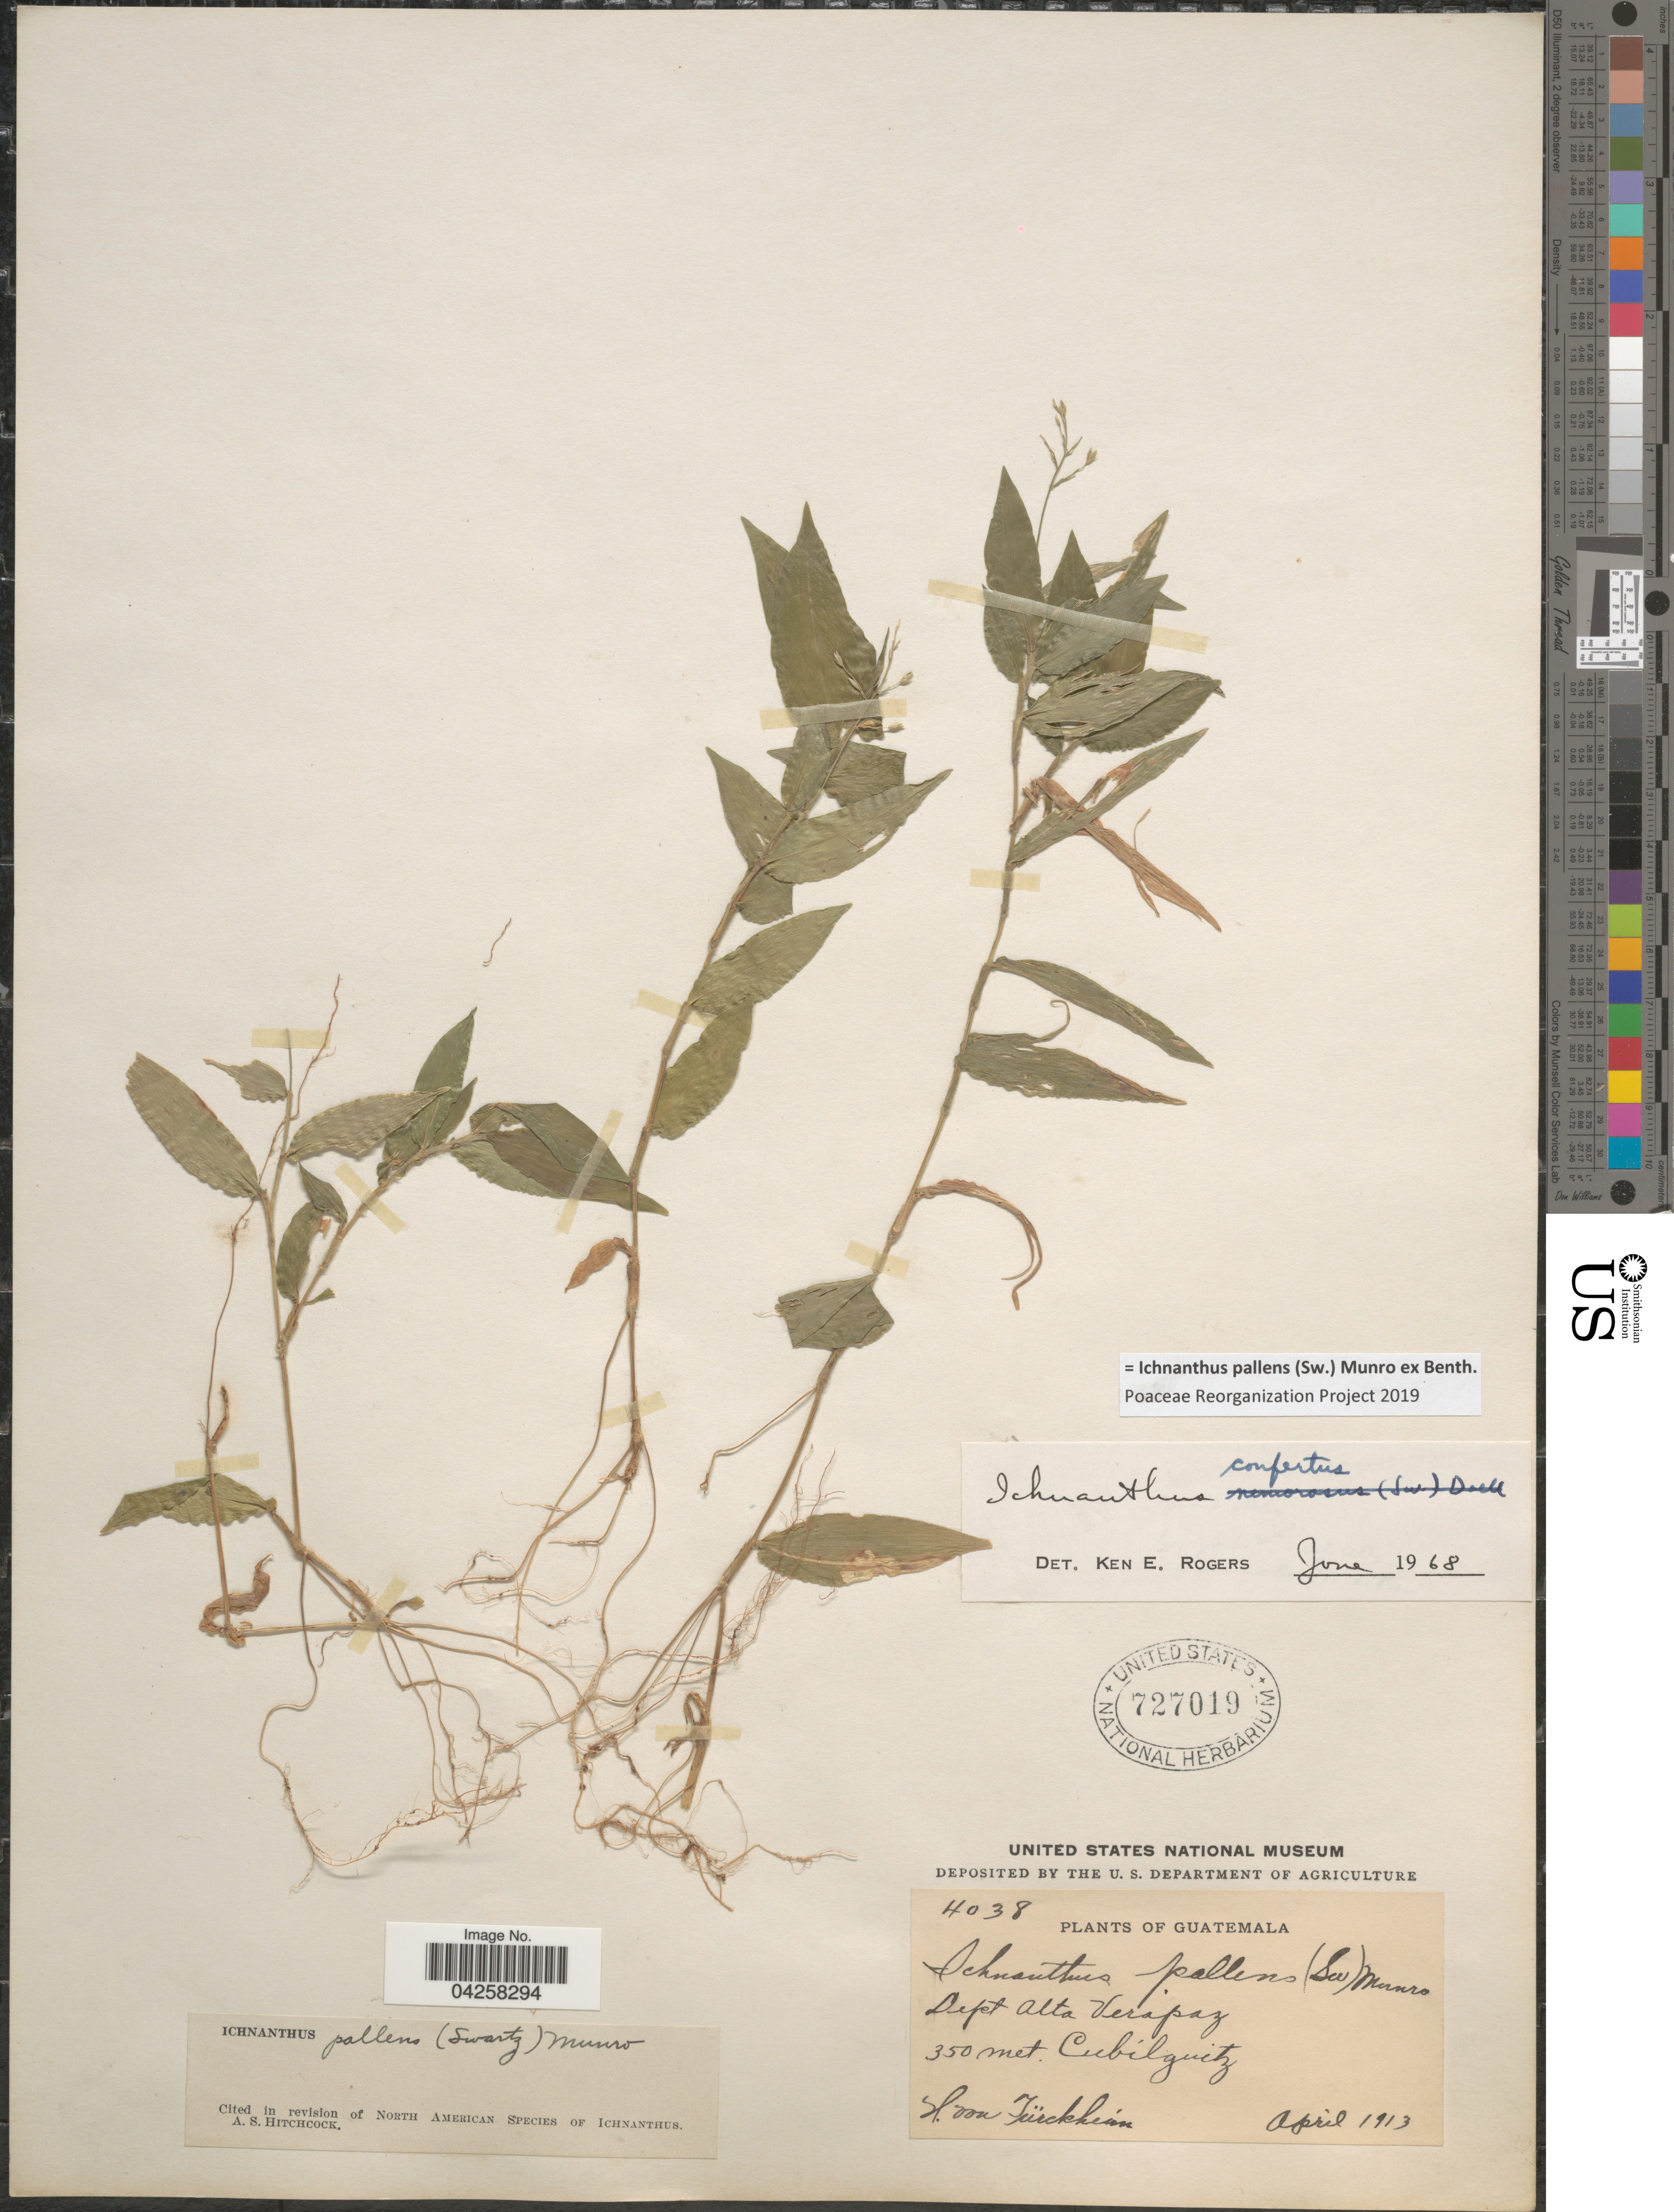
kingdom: Plantae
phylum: Tracheophyta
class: Liliopsida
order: Poales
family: Poaceae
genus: Ichnanthus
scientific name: Ichnanthus pallens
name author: (Sw.) Munro ex Benth.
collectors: H. von Türckheim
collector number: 4038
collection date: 1913-04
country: Guatemala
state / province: Alta Verapaz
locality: Dept Alta Verapaz. Cubilguitz.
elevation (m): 350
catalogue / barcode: US 727019